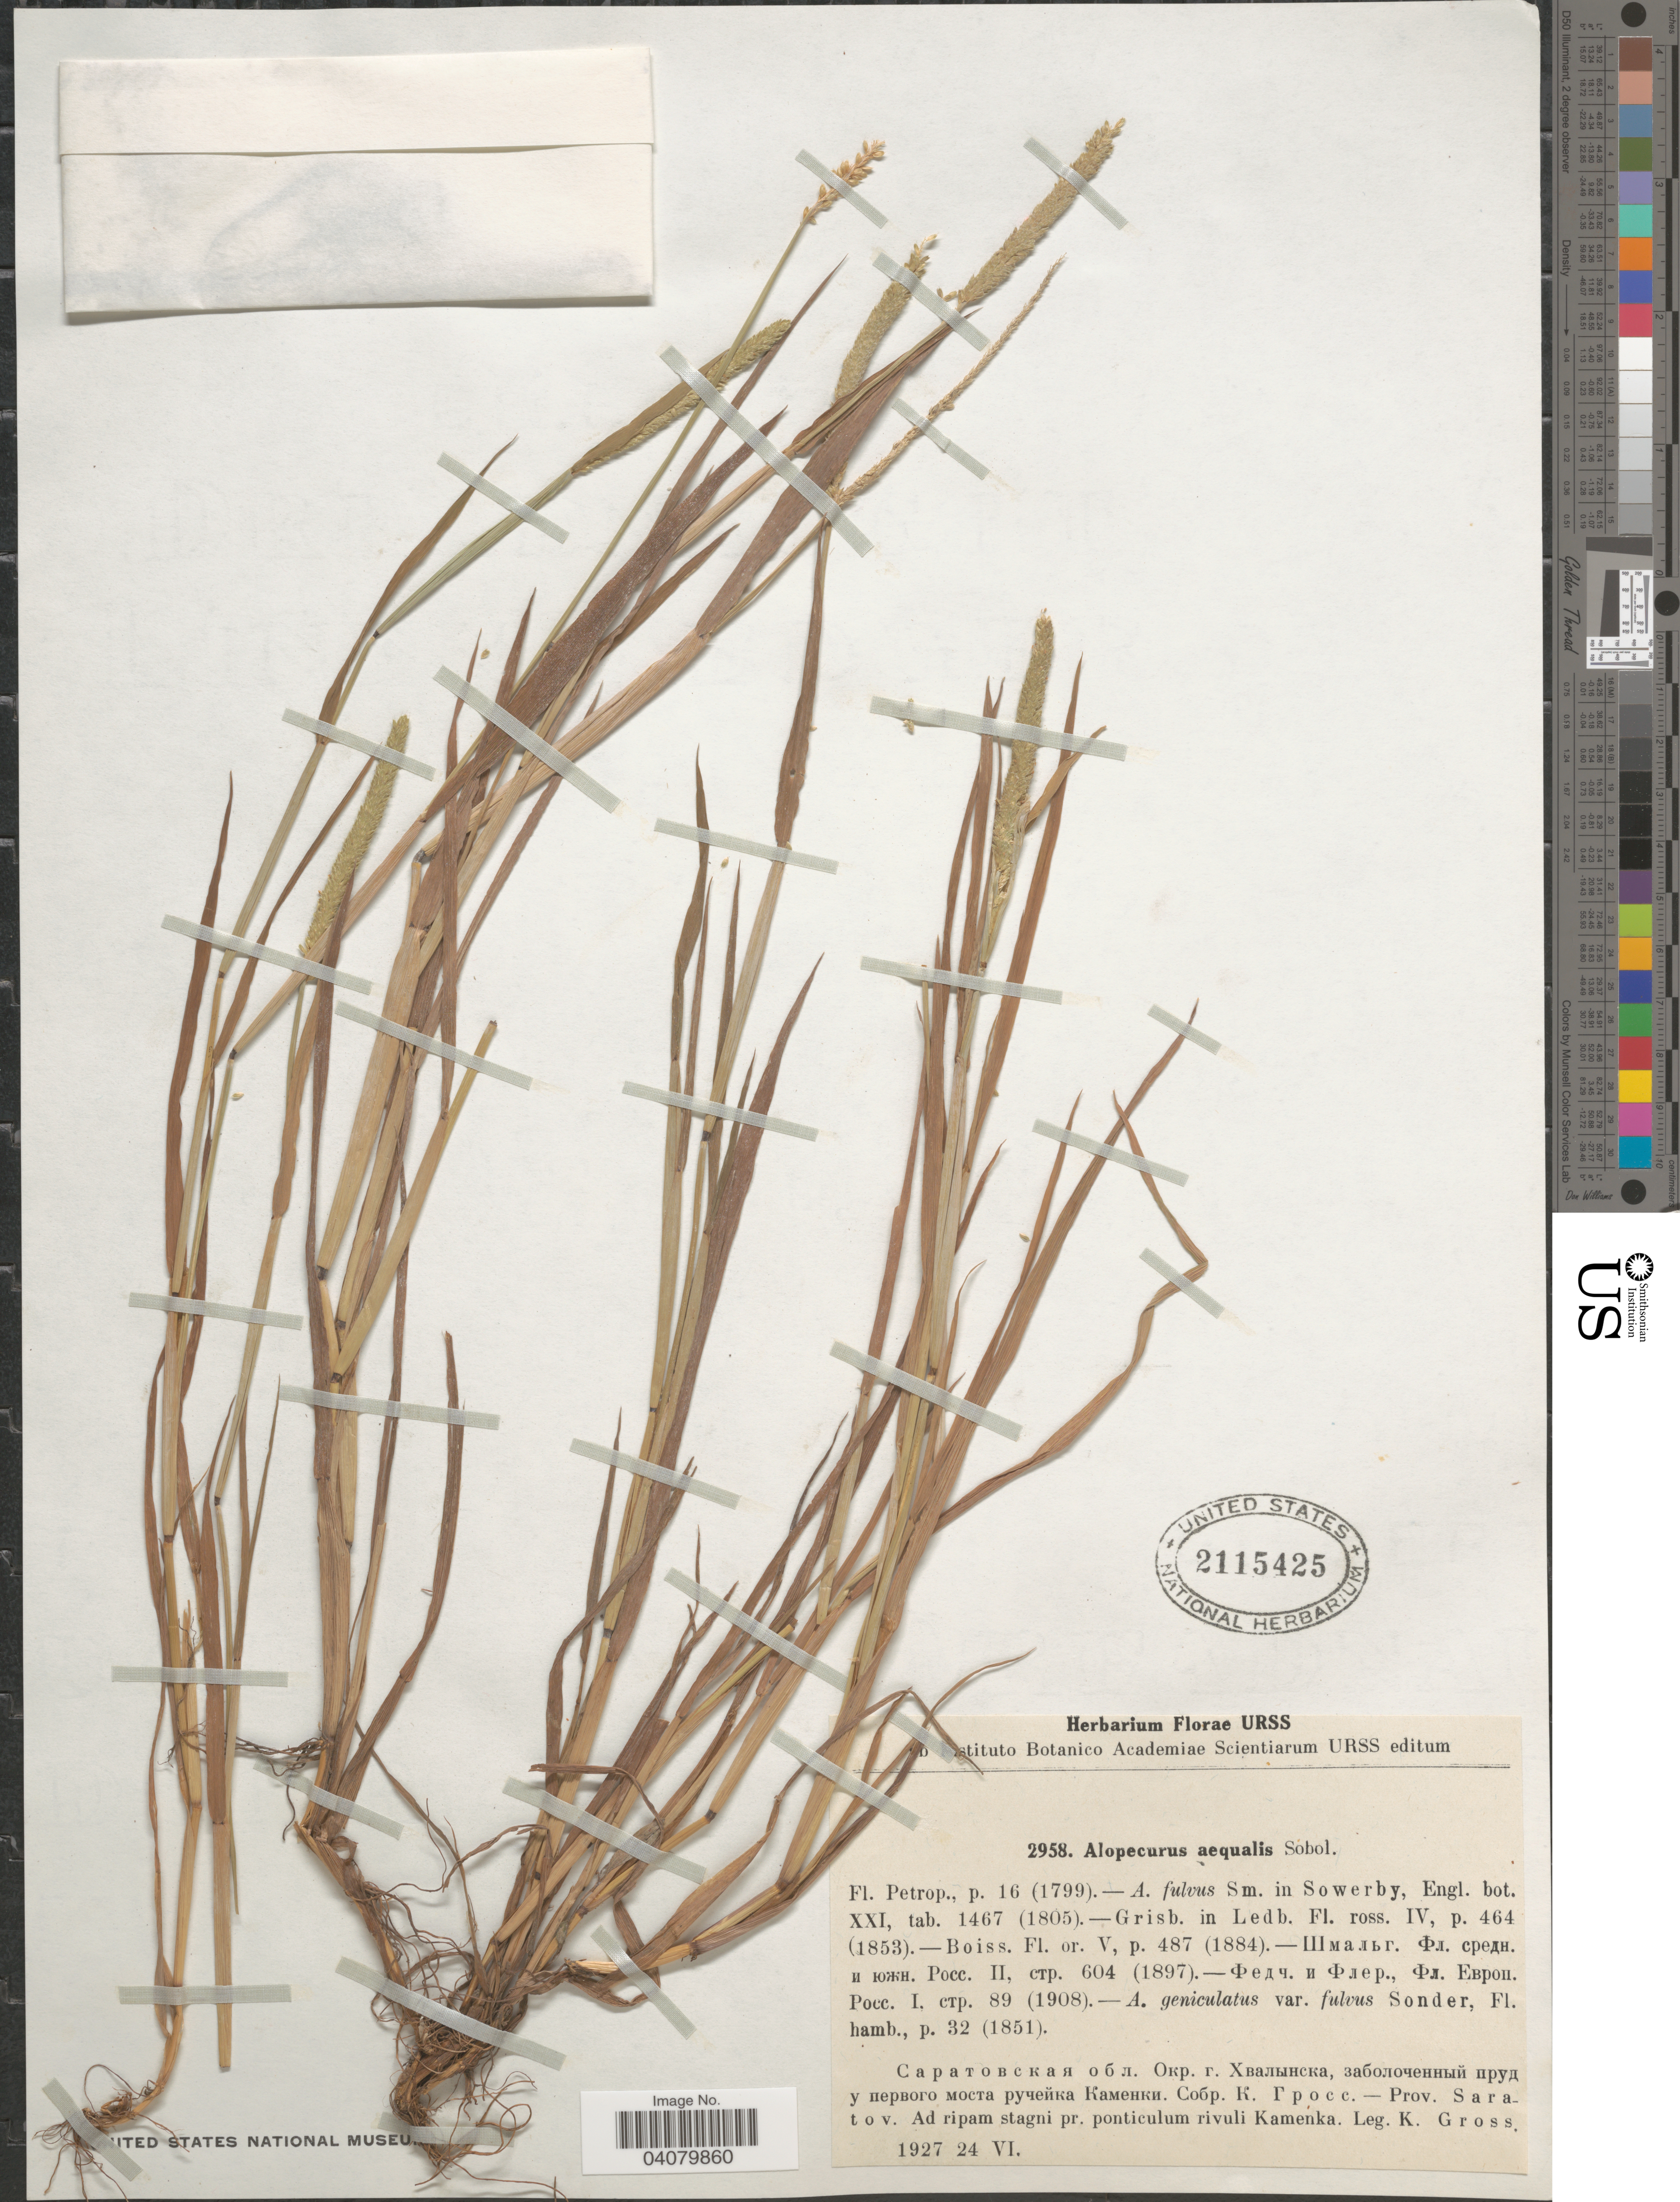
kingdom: Plantae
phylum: Tracheophyta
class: Liliopsida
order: Poales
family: Poaceae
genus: Alopecurus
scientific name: Alopecurus aequalis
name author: Sobol.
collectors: K. Gross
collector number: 2958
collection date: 1927-06-24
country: Russian Federation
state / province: Saratov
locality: Ad ripam stagni pr. ponticulum rivuli Kamenka.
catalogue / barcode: US 2115425